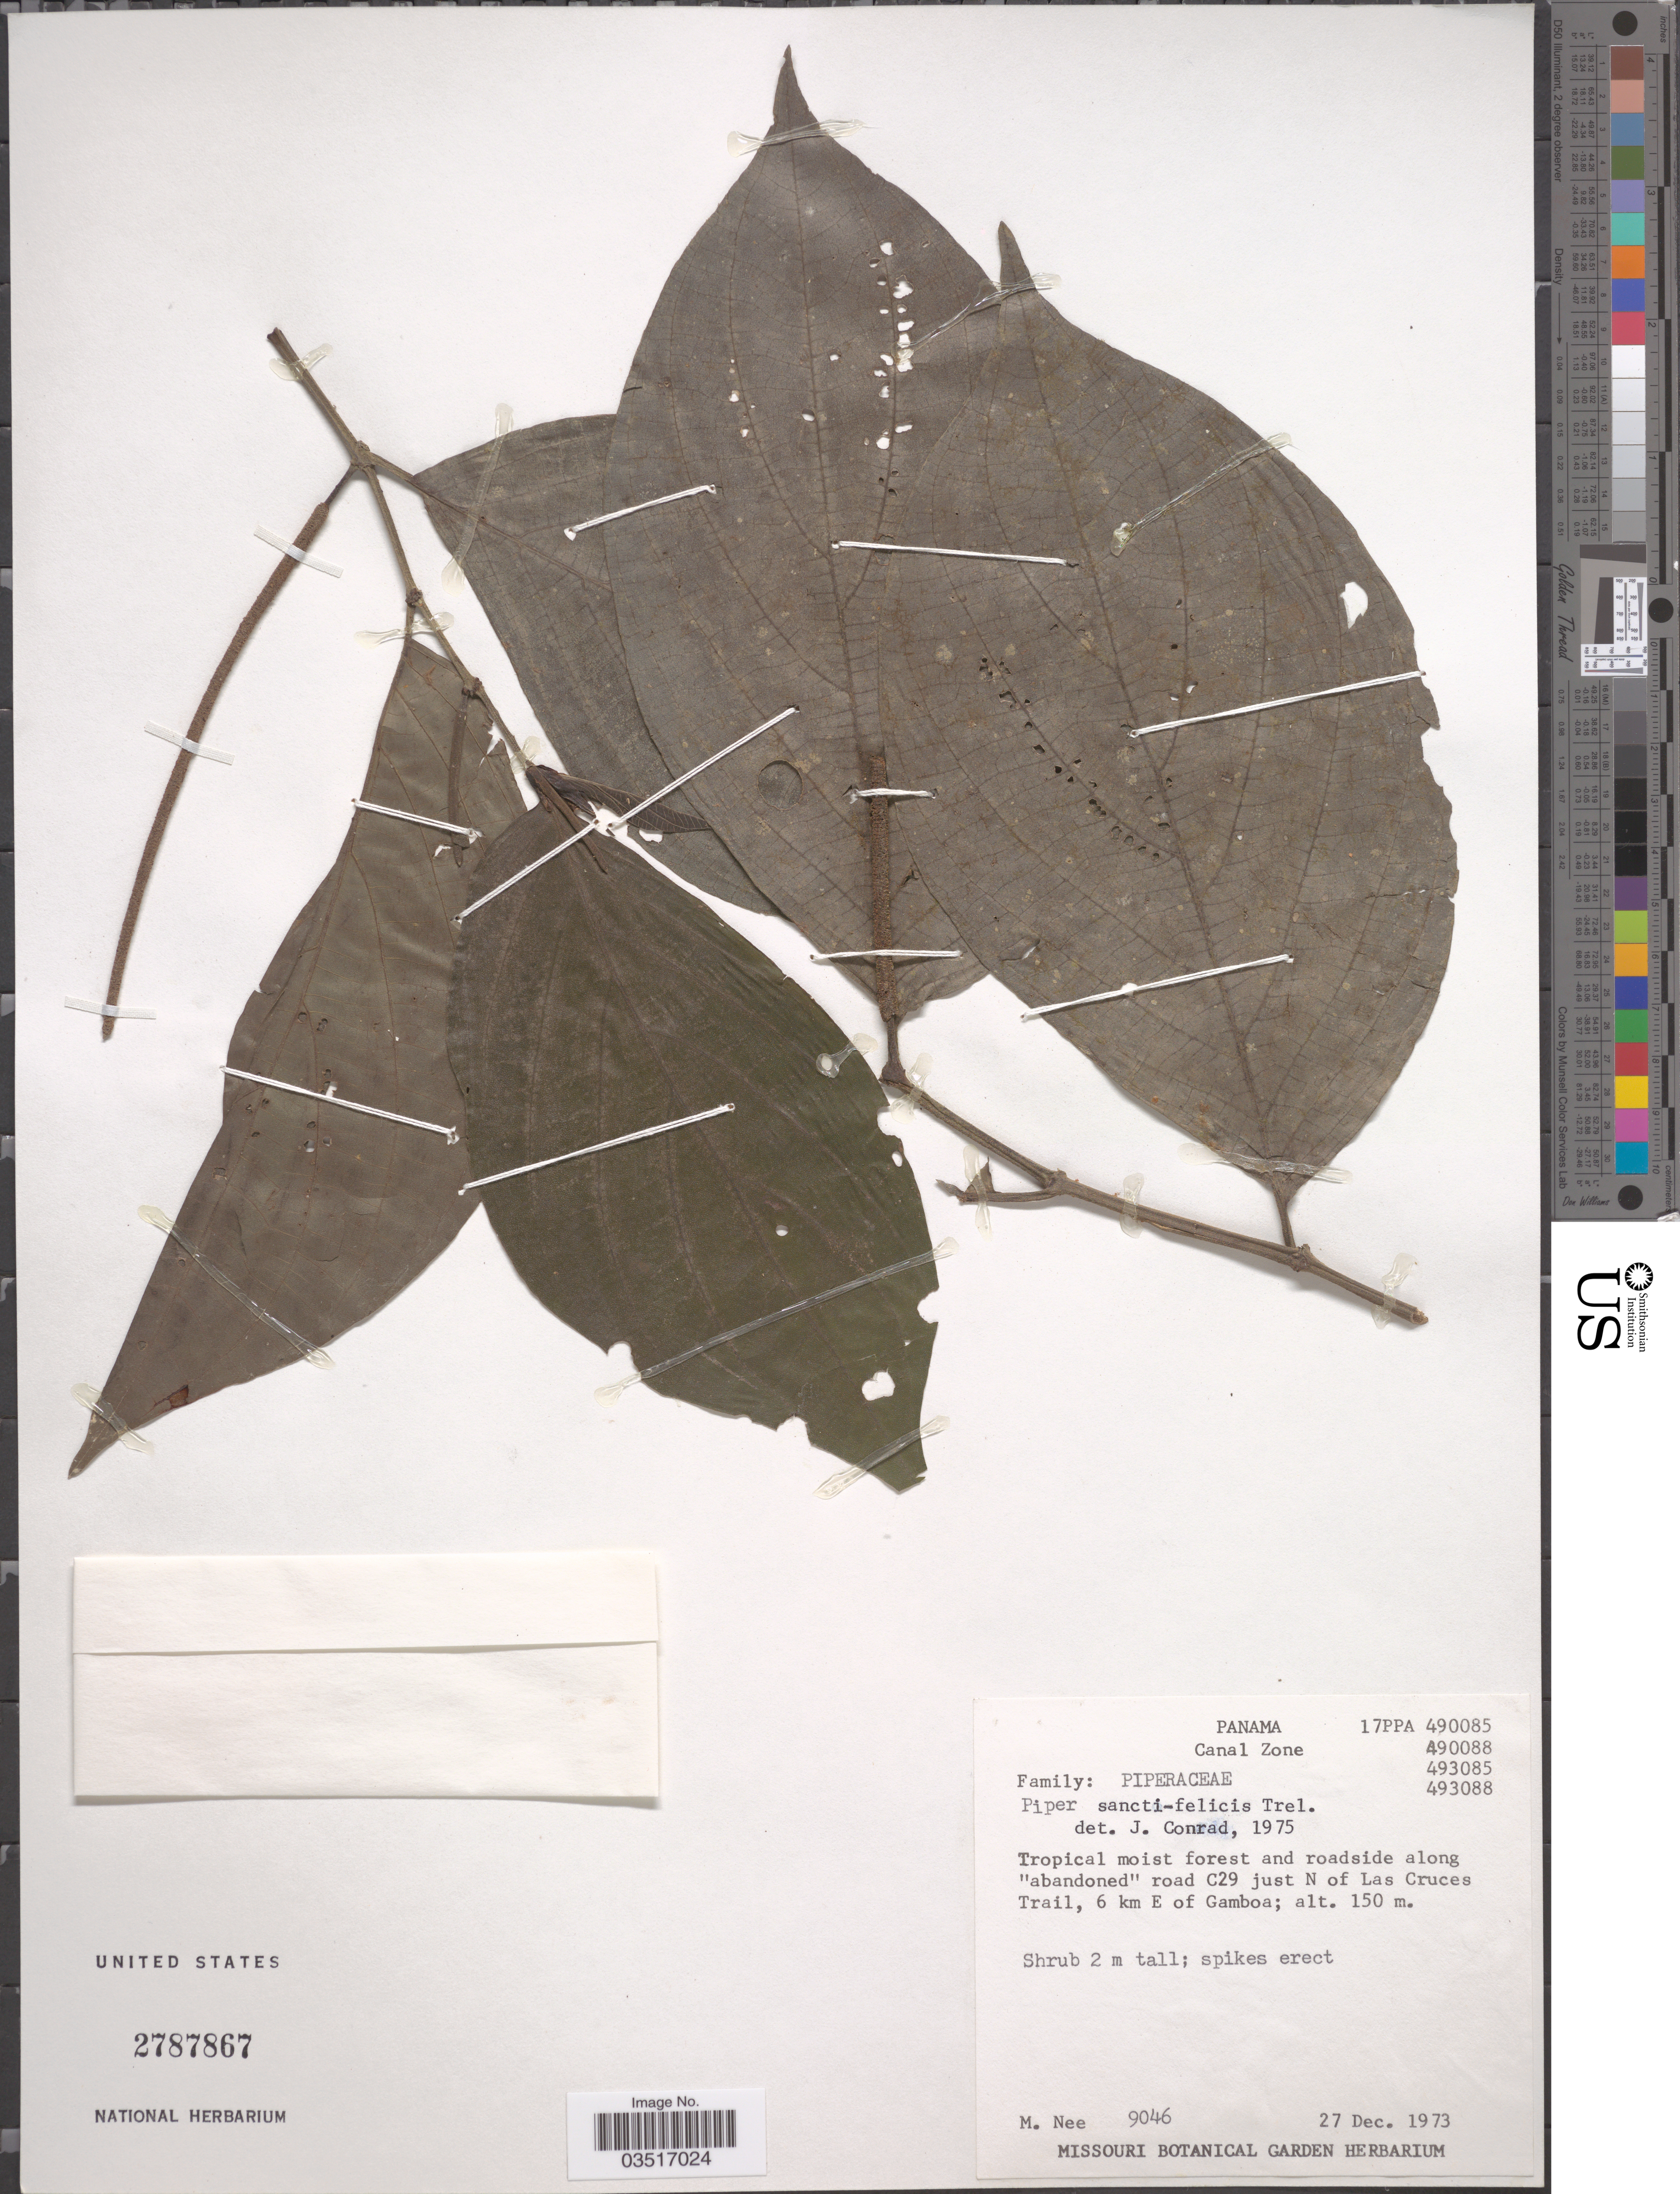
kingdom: Plantae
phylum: Tracheophyta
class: Magnoliopsida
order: Piperales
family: Piperaceae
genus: Piper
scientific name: Piper sancti-felicis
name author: Trel.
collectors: M. Nee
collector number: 9046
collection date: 1973-12-27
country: Panama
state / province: Colón / Panamá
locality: Canal Zone. Tropical moist forest and roadside along "abandoned" road C29 just N of Las Cruces Trail, 6 km E of Gamboa.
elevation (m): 150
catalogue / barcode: US 2787867